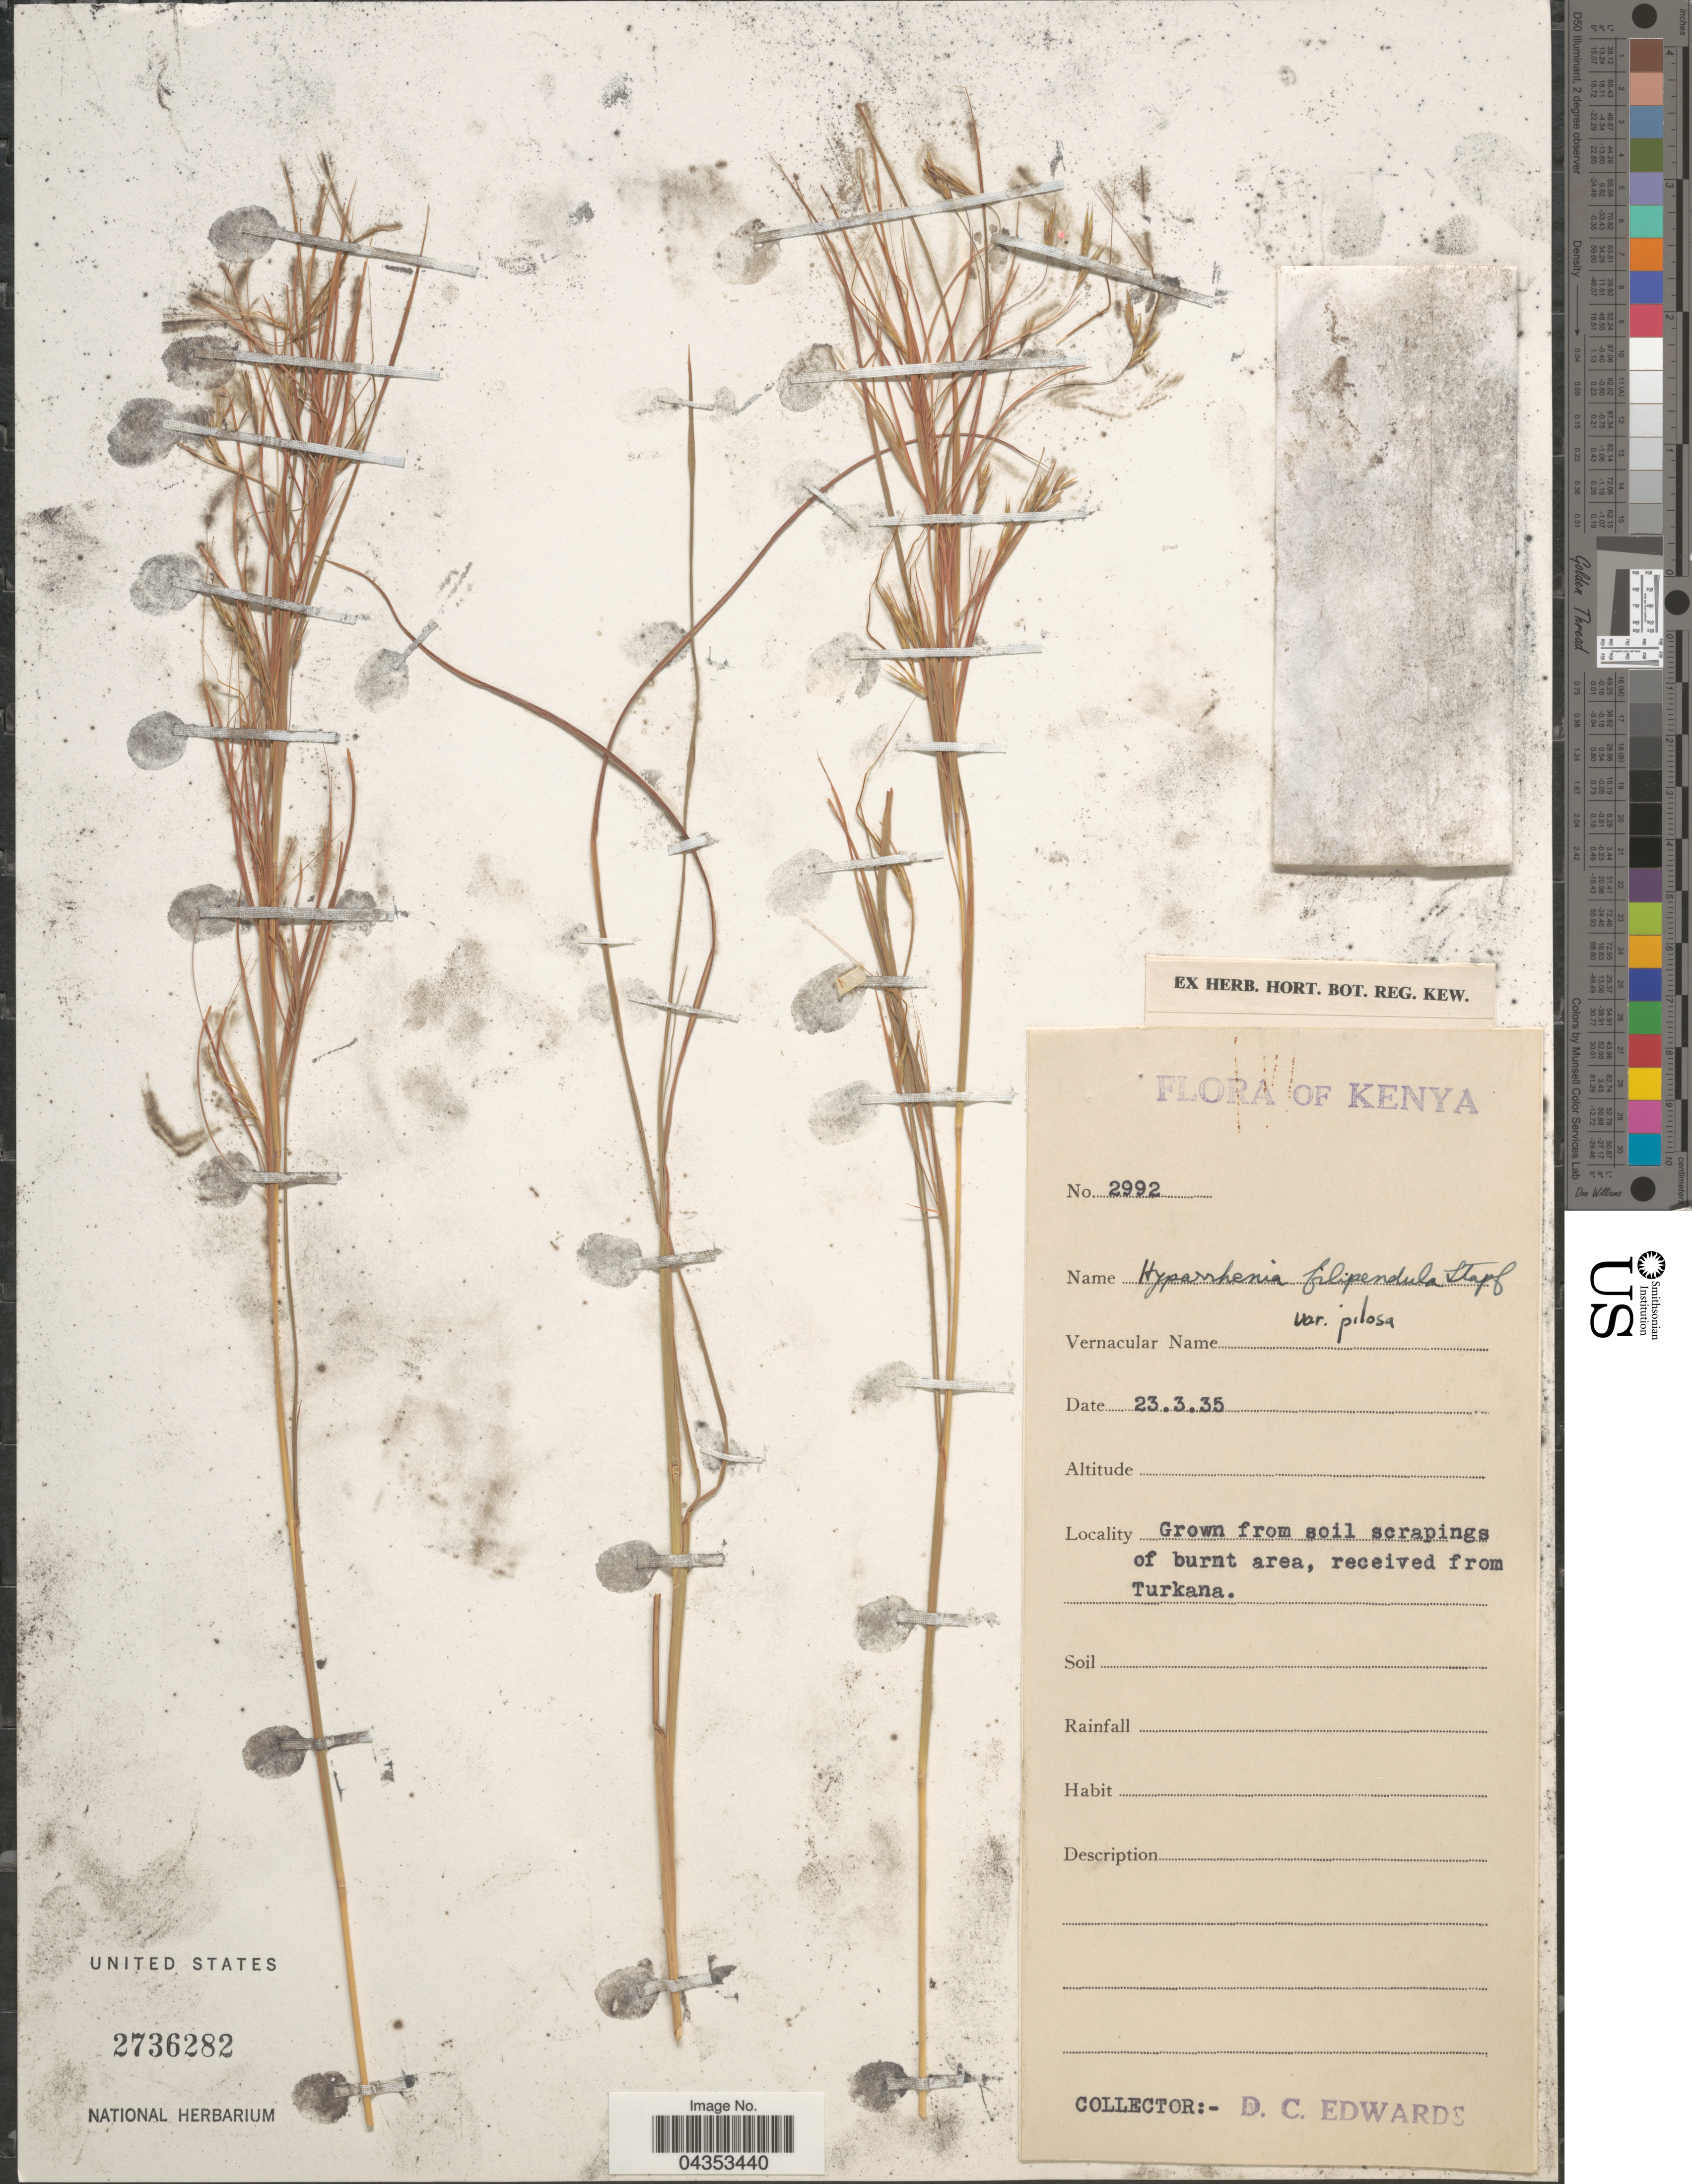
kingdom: Plantae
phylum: Tracheophyta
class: Liliopsida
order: Poales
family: Poaceae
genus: Hyparrhenia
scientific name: Hyparrhenia filipendula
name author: (Hochr.) Stapf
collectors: D. Edwards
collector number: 2992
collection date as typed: Transcribed d/m/y: 23/3/35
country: Kenya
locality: Grown from soil scrapings of burnt area, received from Turkana.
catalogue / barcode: US 2736282